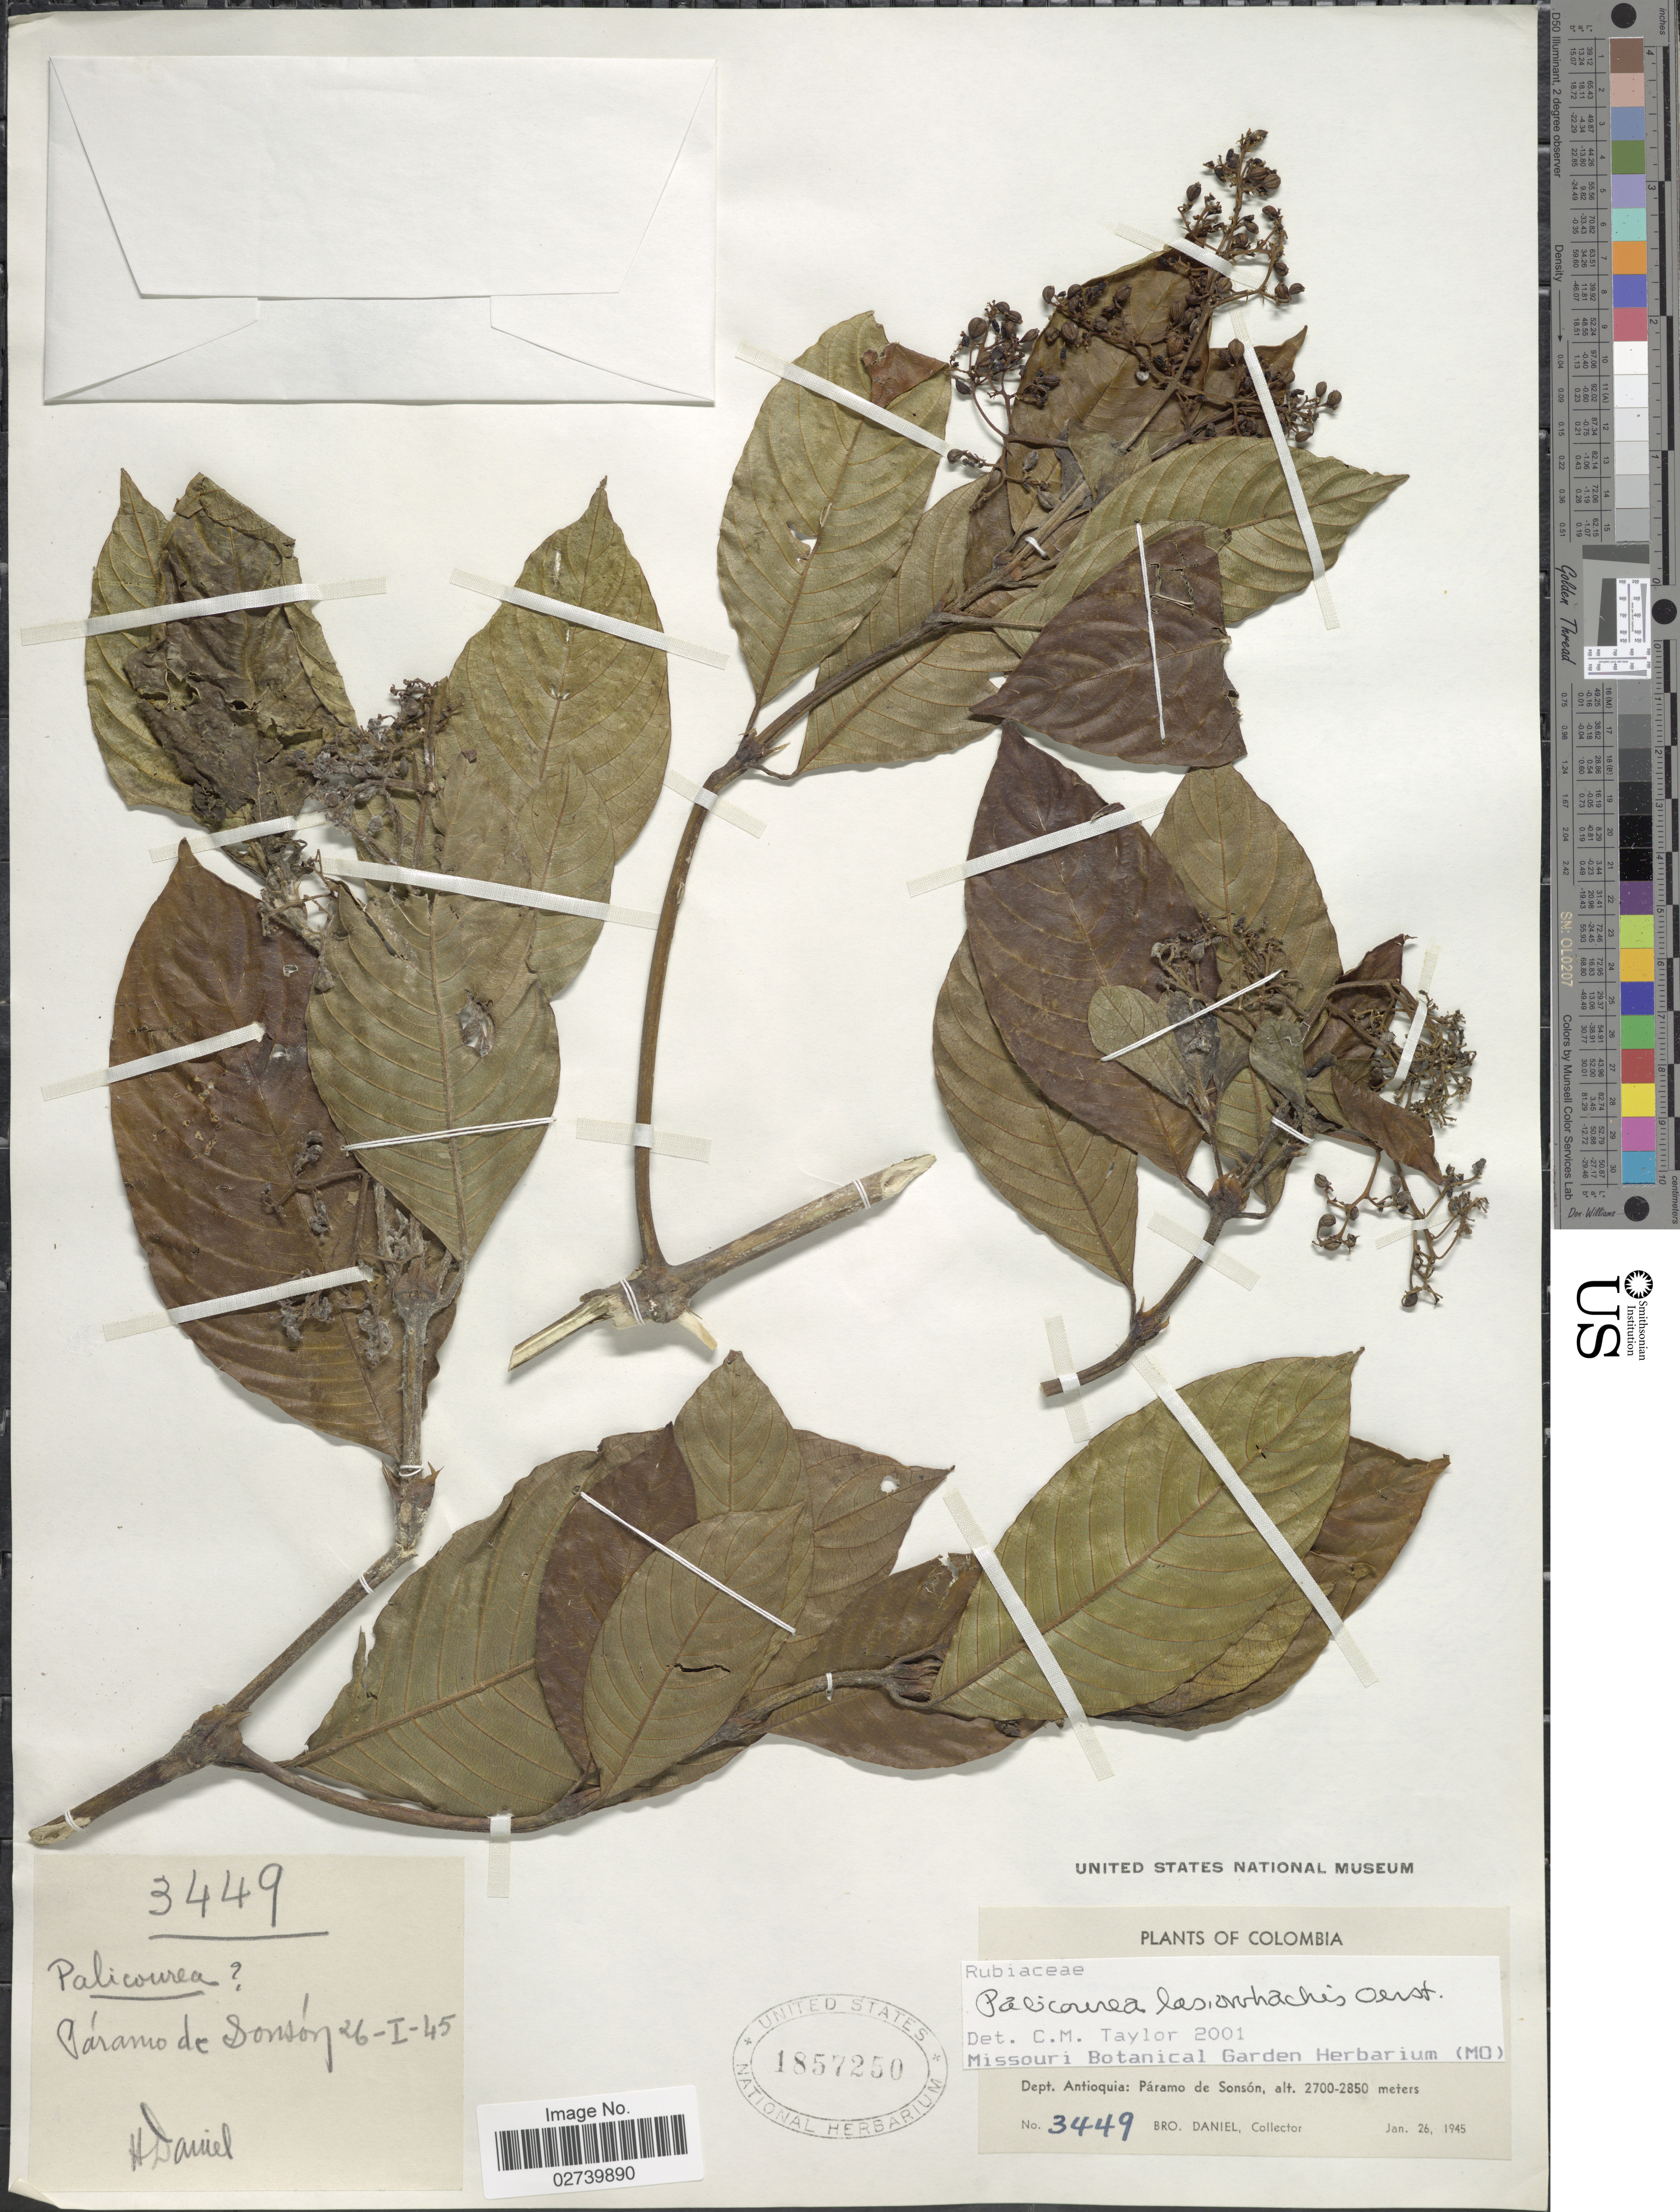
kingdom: Plantae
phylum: Tracheophyta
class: Magnoliopsida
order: Gentianales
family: Rubiaceae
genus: Palicourea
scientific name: Palicourea lasiorrhachis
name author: Oerst.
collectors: Bro. Daniel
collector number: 3449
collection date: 1945-01-26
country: Colombia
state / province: Antioquia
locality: Páramo de Sonsón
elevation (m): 2700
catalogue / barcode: US 1857250